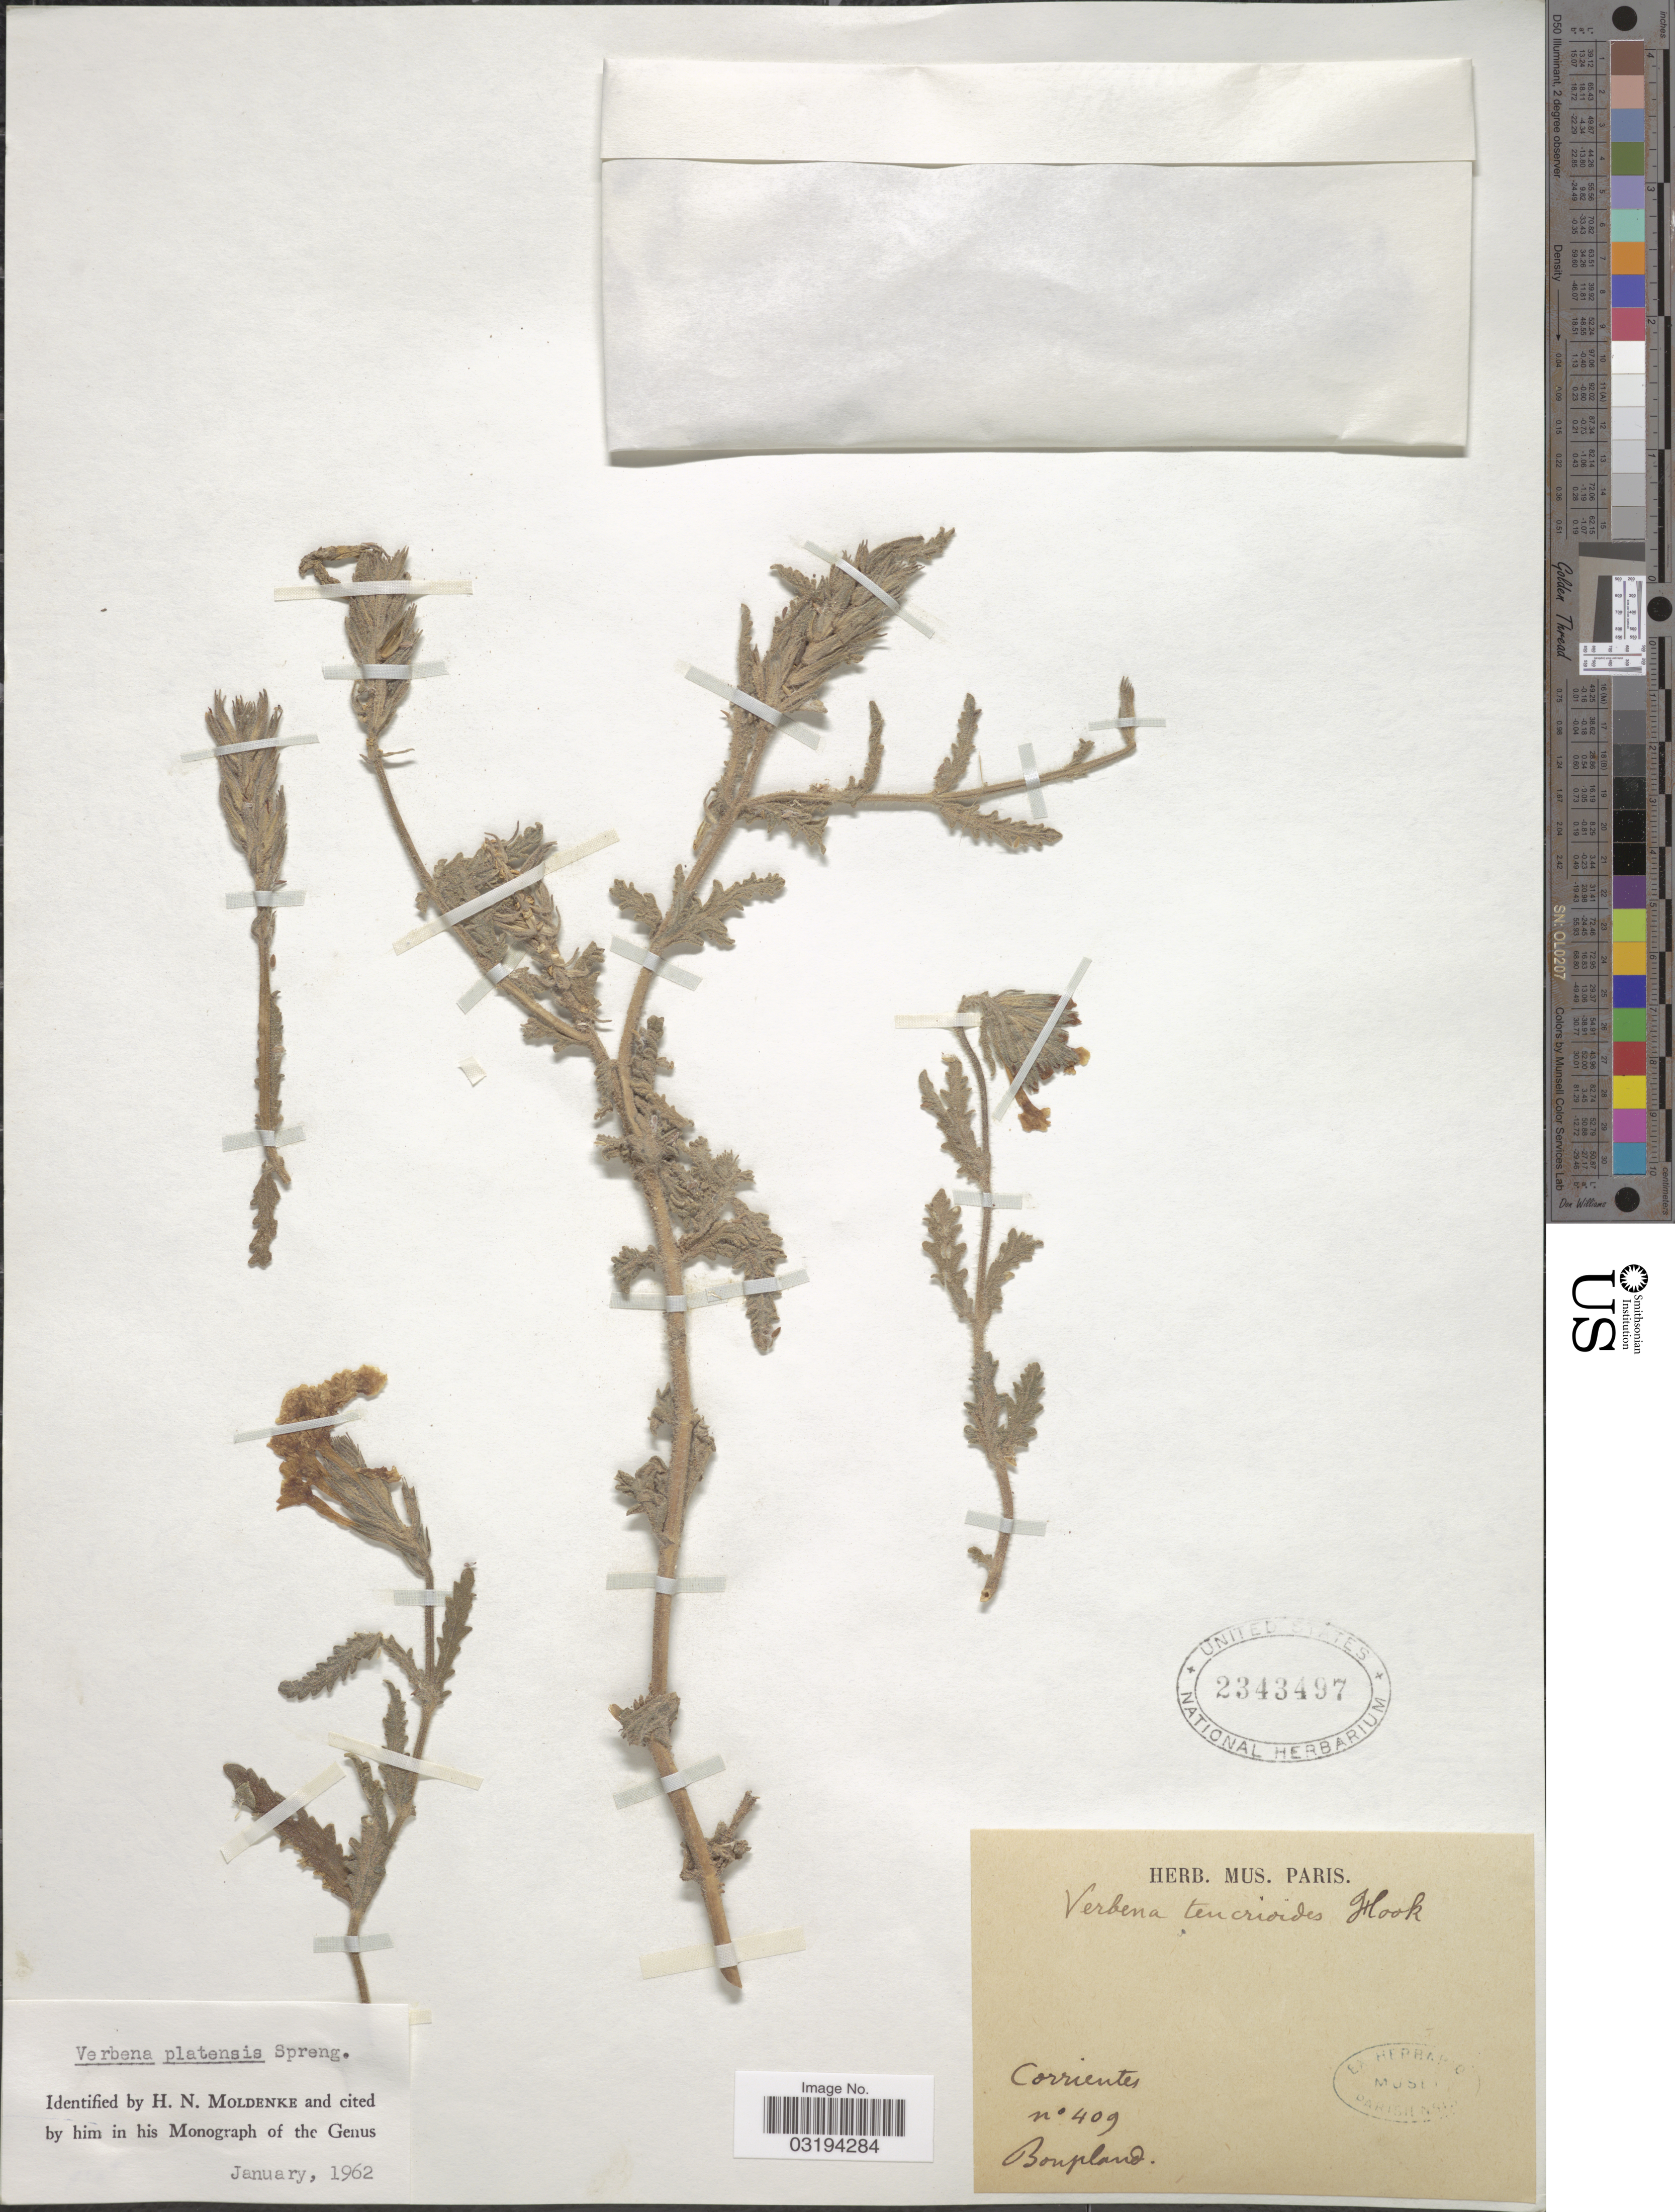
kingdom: Plantae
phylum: Tracheophyta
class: Magnoliopsida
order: Lamiales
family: Verbenaceae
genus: Verbena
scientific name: Verbena platensis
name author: Spreng.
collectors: A. J. A. Bonpland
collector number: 409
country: Argentina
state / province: Corrientes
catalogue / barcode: US 2343497